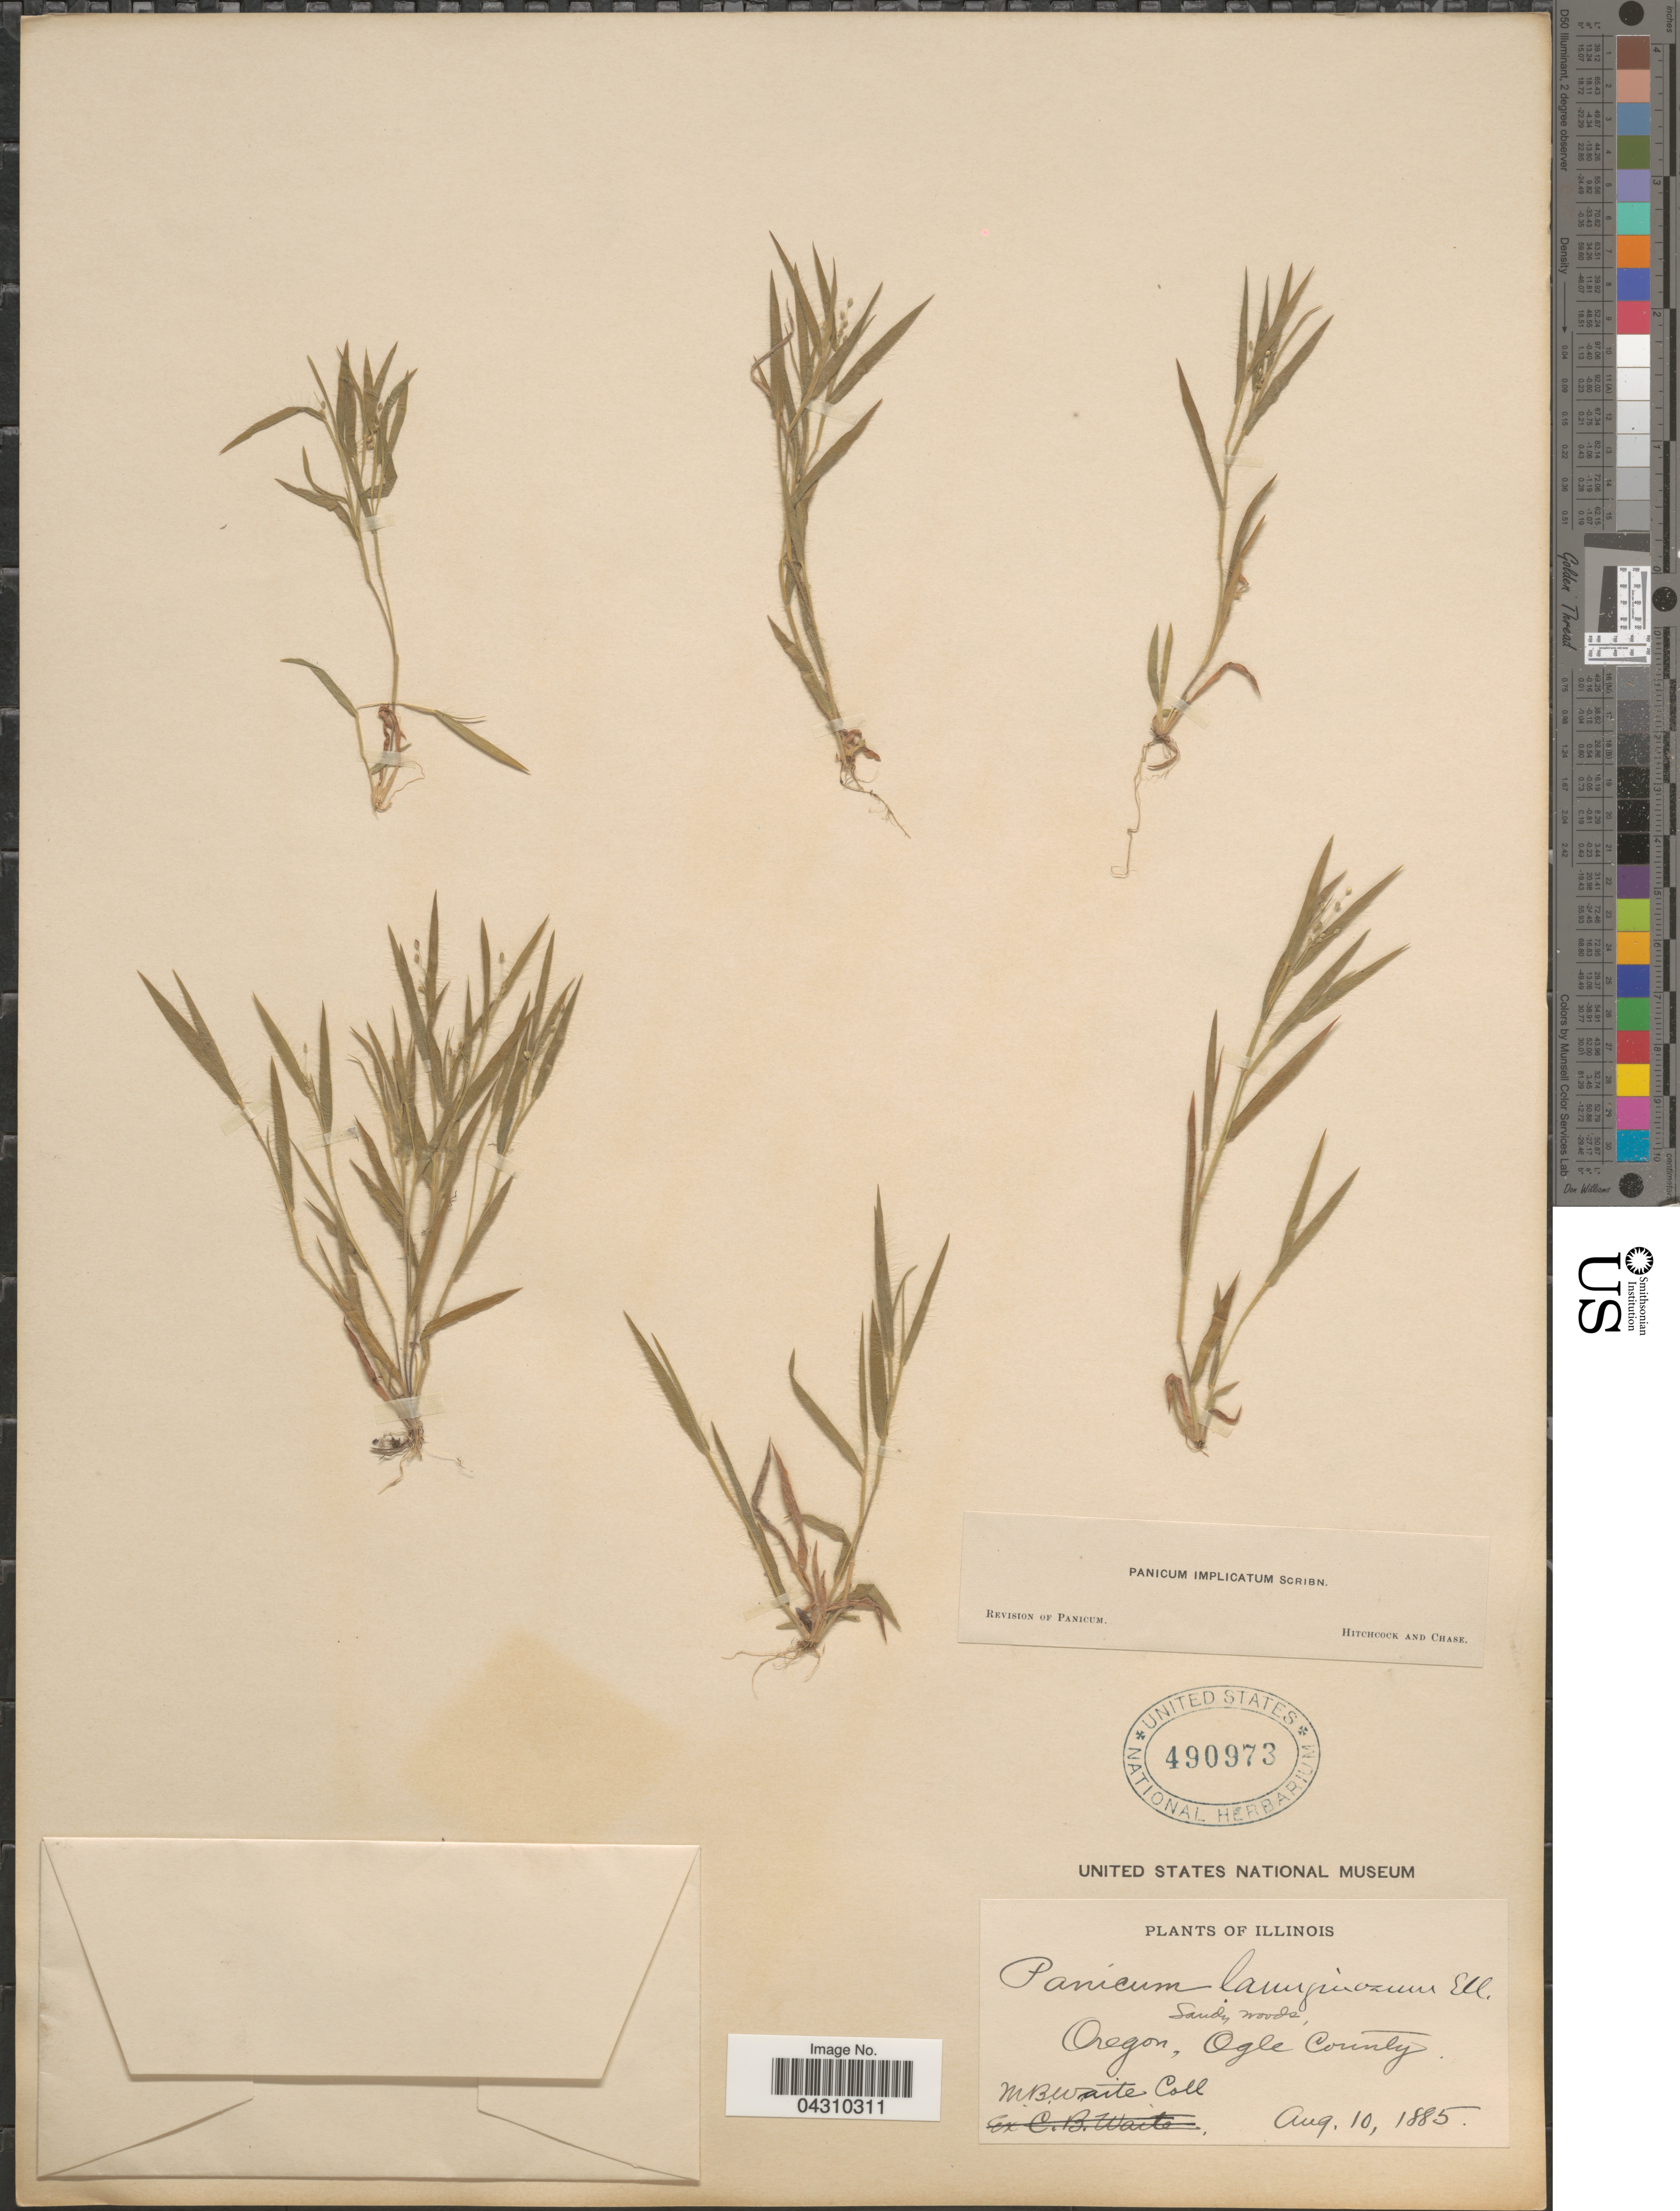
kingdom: Plantae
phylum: Tracheophyta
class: Liliopsida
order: Poales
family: Poaceae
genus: Dichanthelium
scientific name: Dichanthelium acuminatum var. acuminatum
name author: (Sw.) Gould & C.A. Clark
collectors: M. B. Waite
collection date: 1885-08-10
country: United States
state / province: Oregon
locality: Ogle County.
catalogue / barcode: US 490973